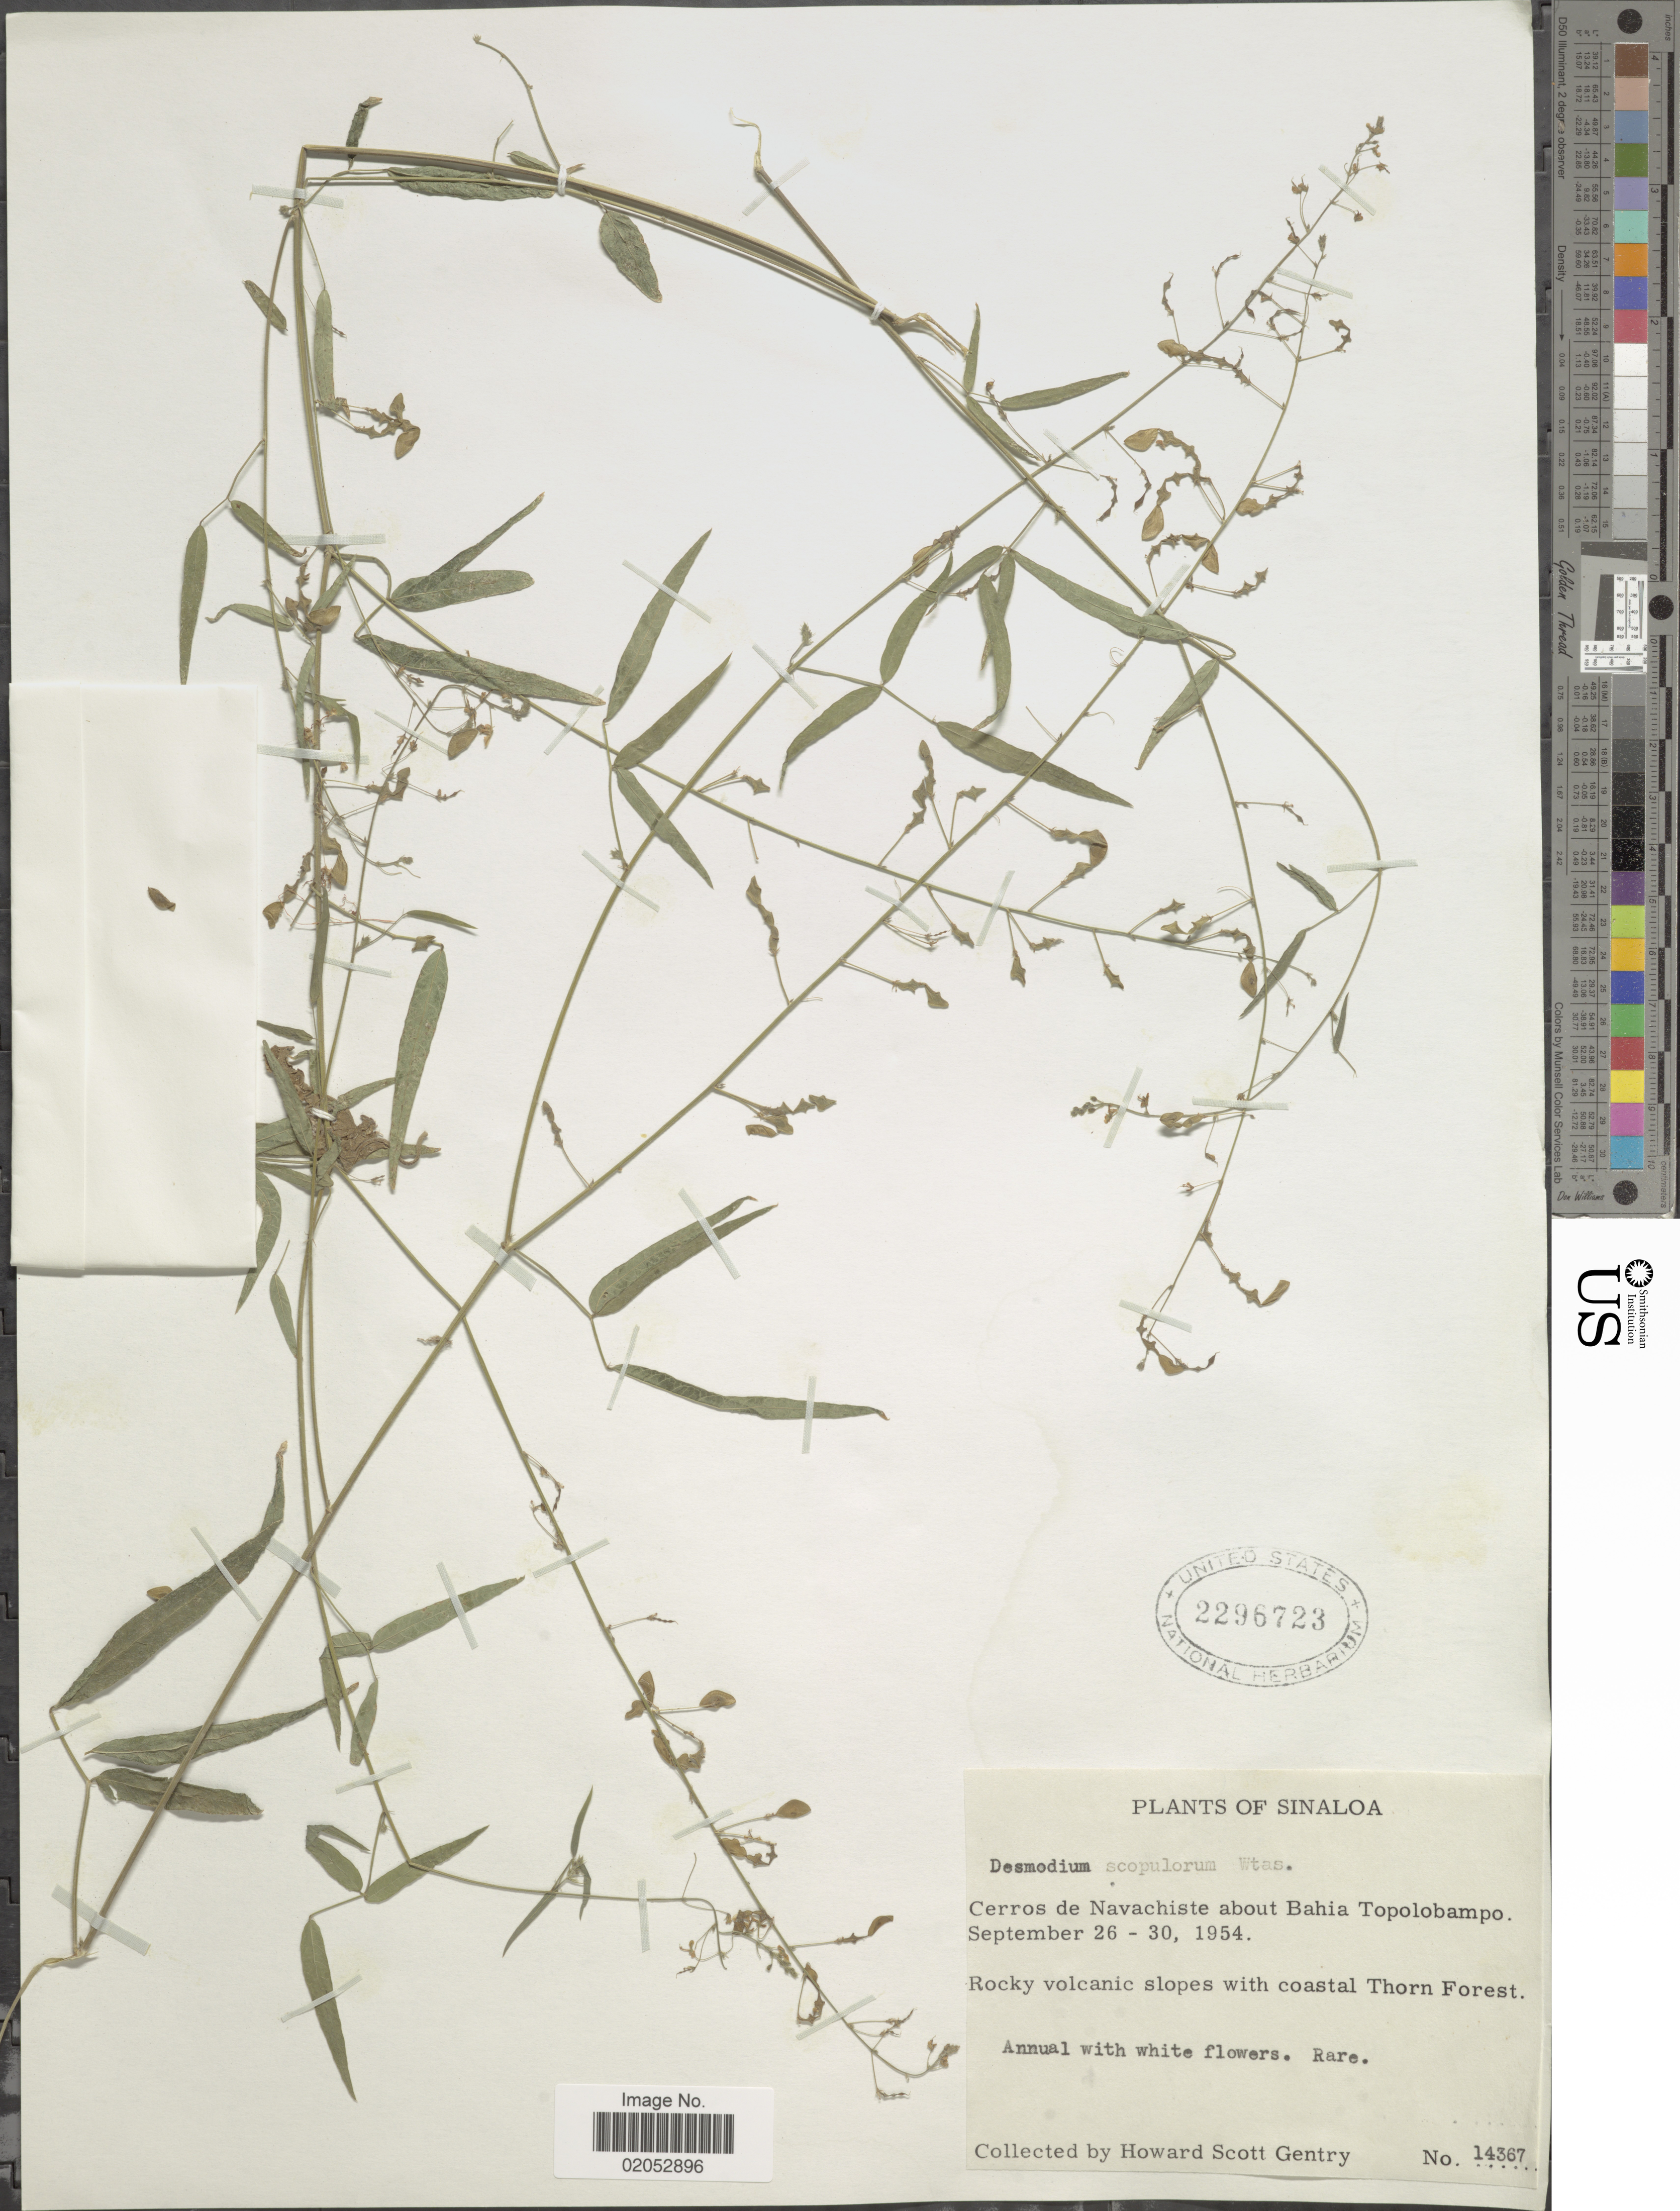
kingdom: Plantae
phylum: Tracheophyta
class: Magnoliopsida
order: Fabales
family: Fabaceae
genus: Desmodium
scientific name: Desmodium scopulorum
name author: S. Watson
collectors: H. S. Gentry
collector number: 14367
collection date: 1954-09-26/1954-09-30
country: Mexico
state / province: Sinaloa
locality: Cerros de Navachiste about Bahia Topolobampo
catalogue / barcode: US 2296723